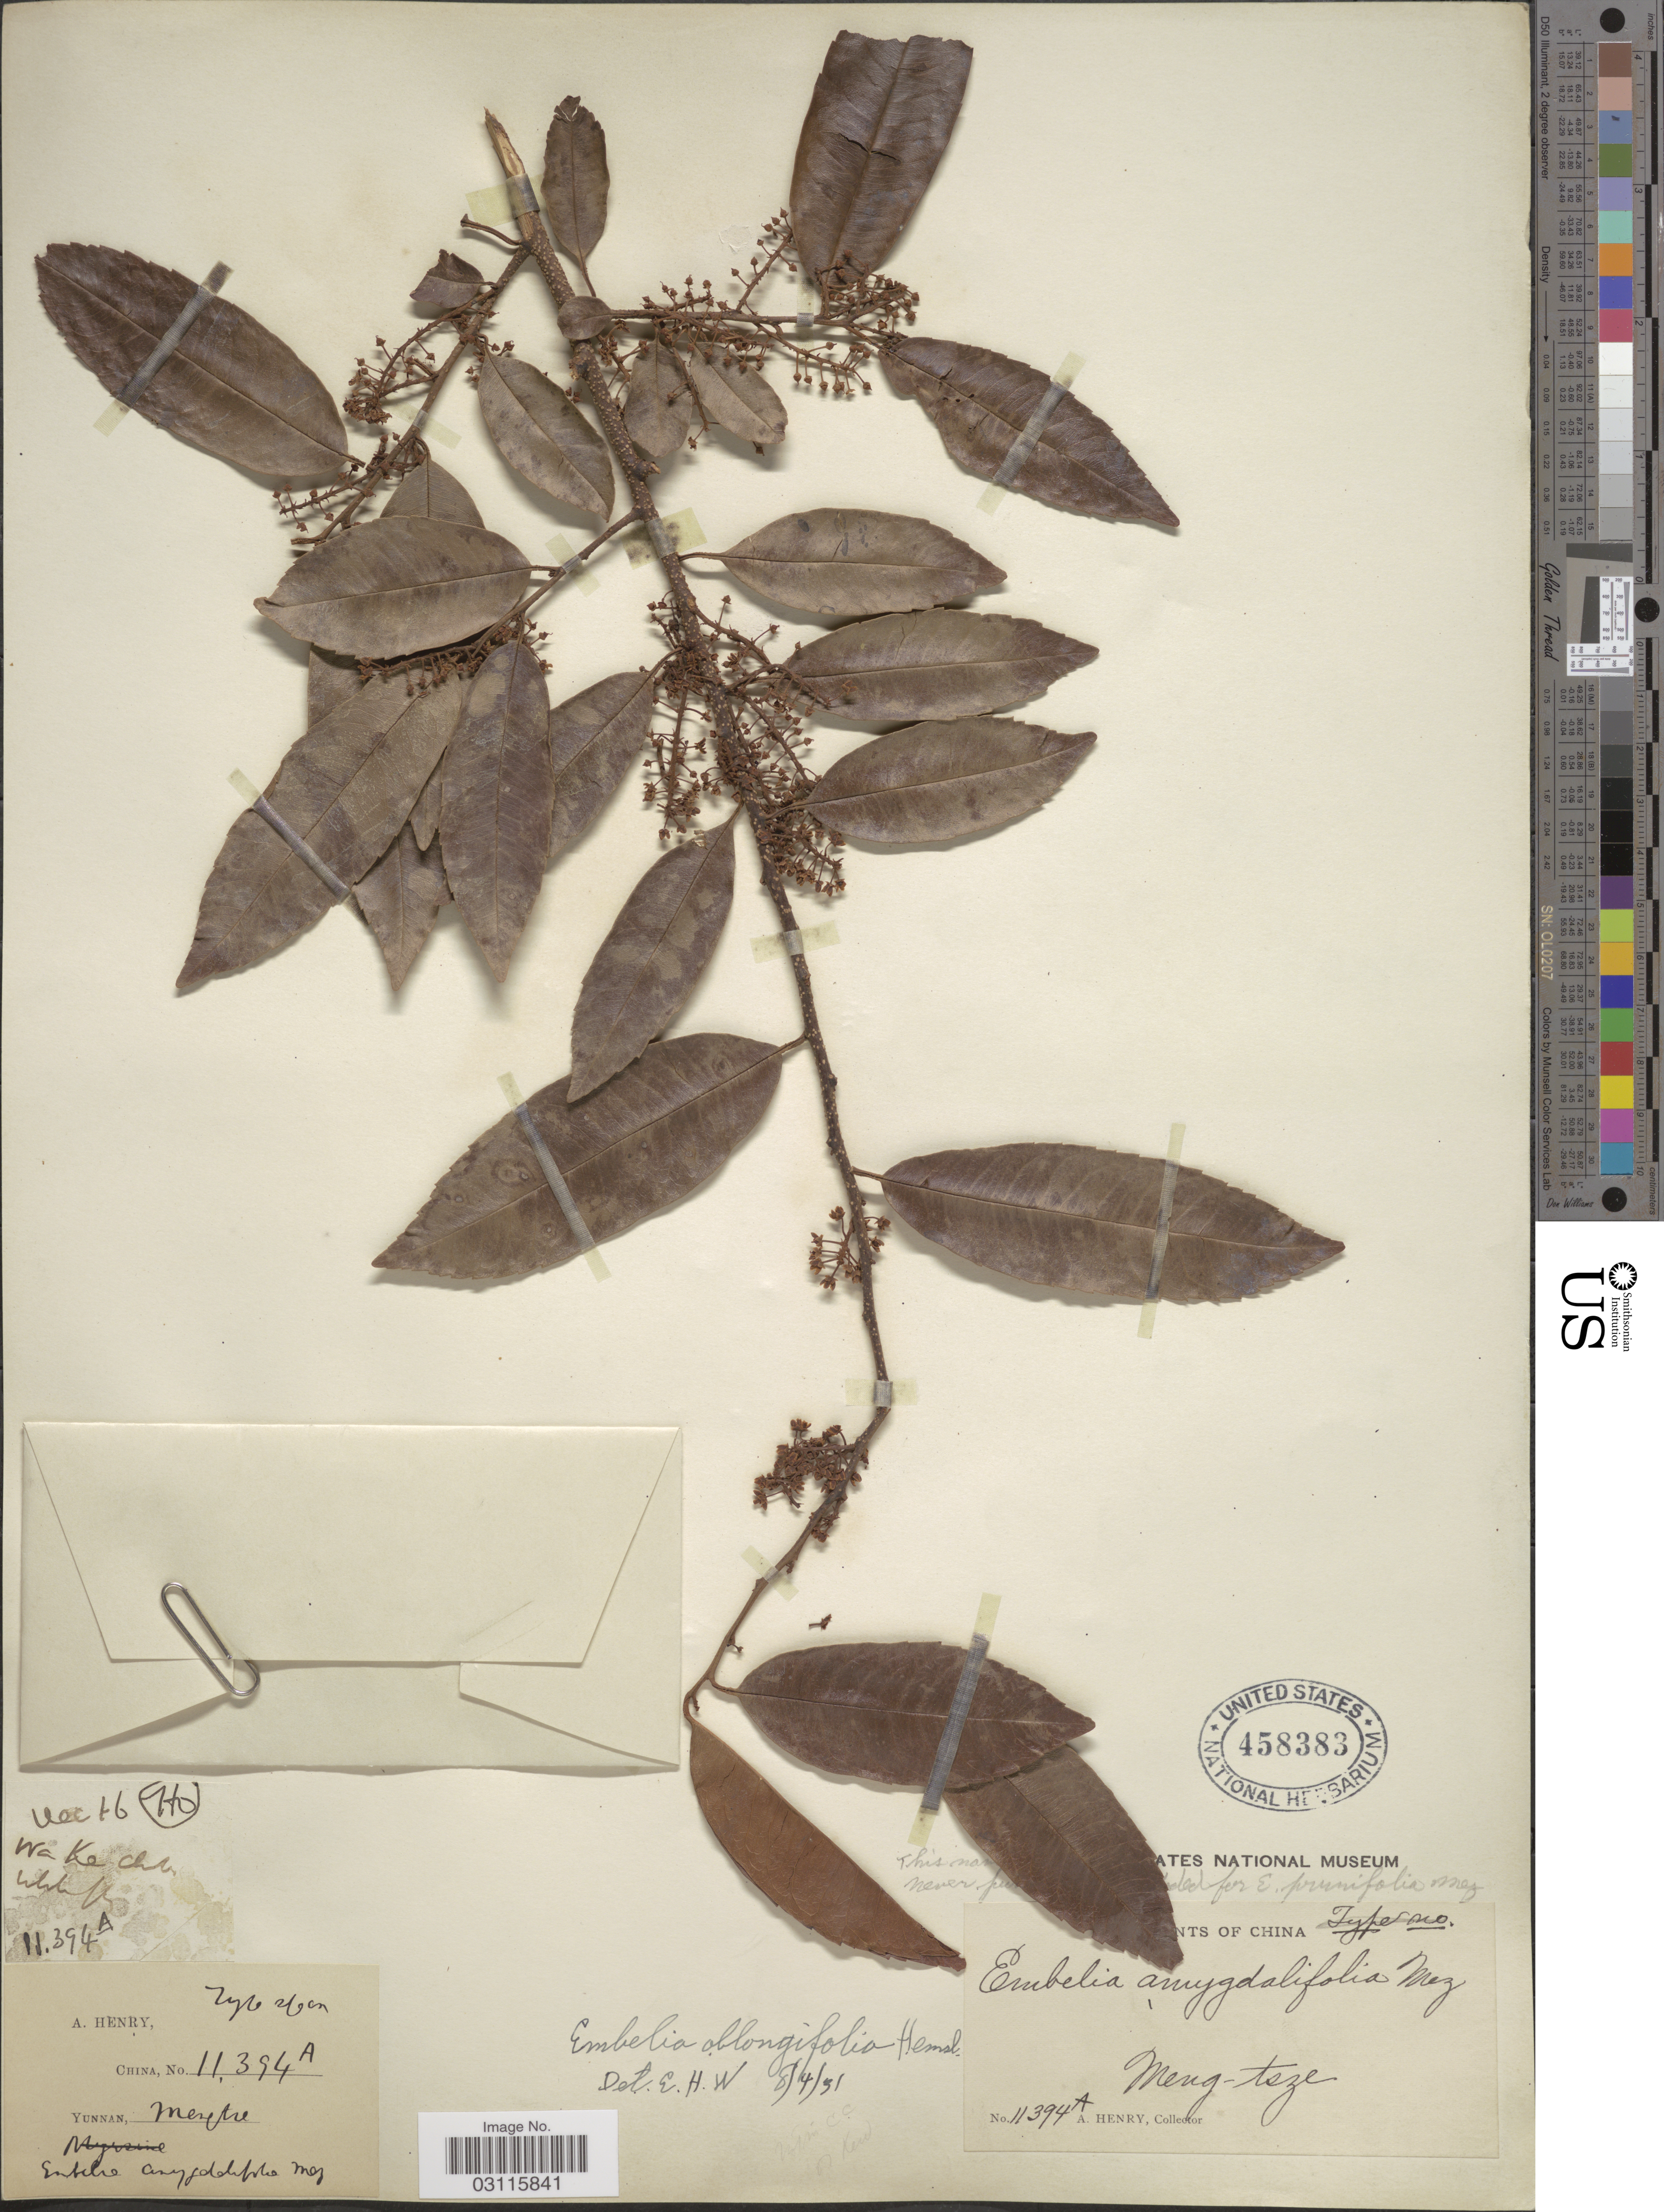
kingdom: Plantae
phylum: Tracheophyta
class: Magnoliopsida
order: Ericales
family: Primulaceae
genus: Embelia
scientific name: Embelia oblongifolia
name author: Hemsl.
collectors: A. Henry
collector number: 11394 A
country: China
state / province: Yunnan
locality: Meng-tsze. [illegible text].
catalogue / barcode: US 458383